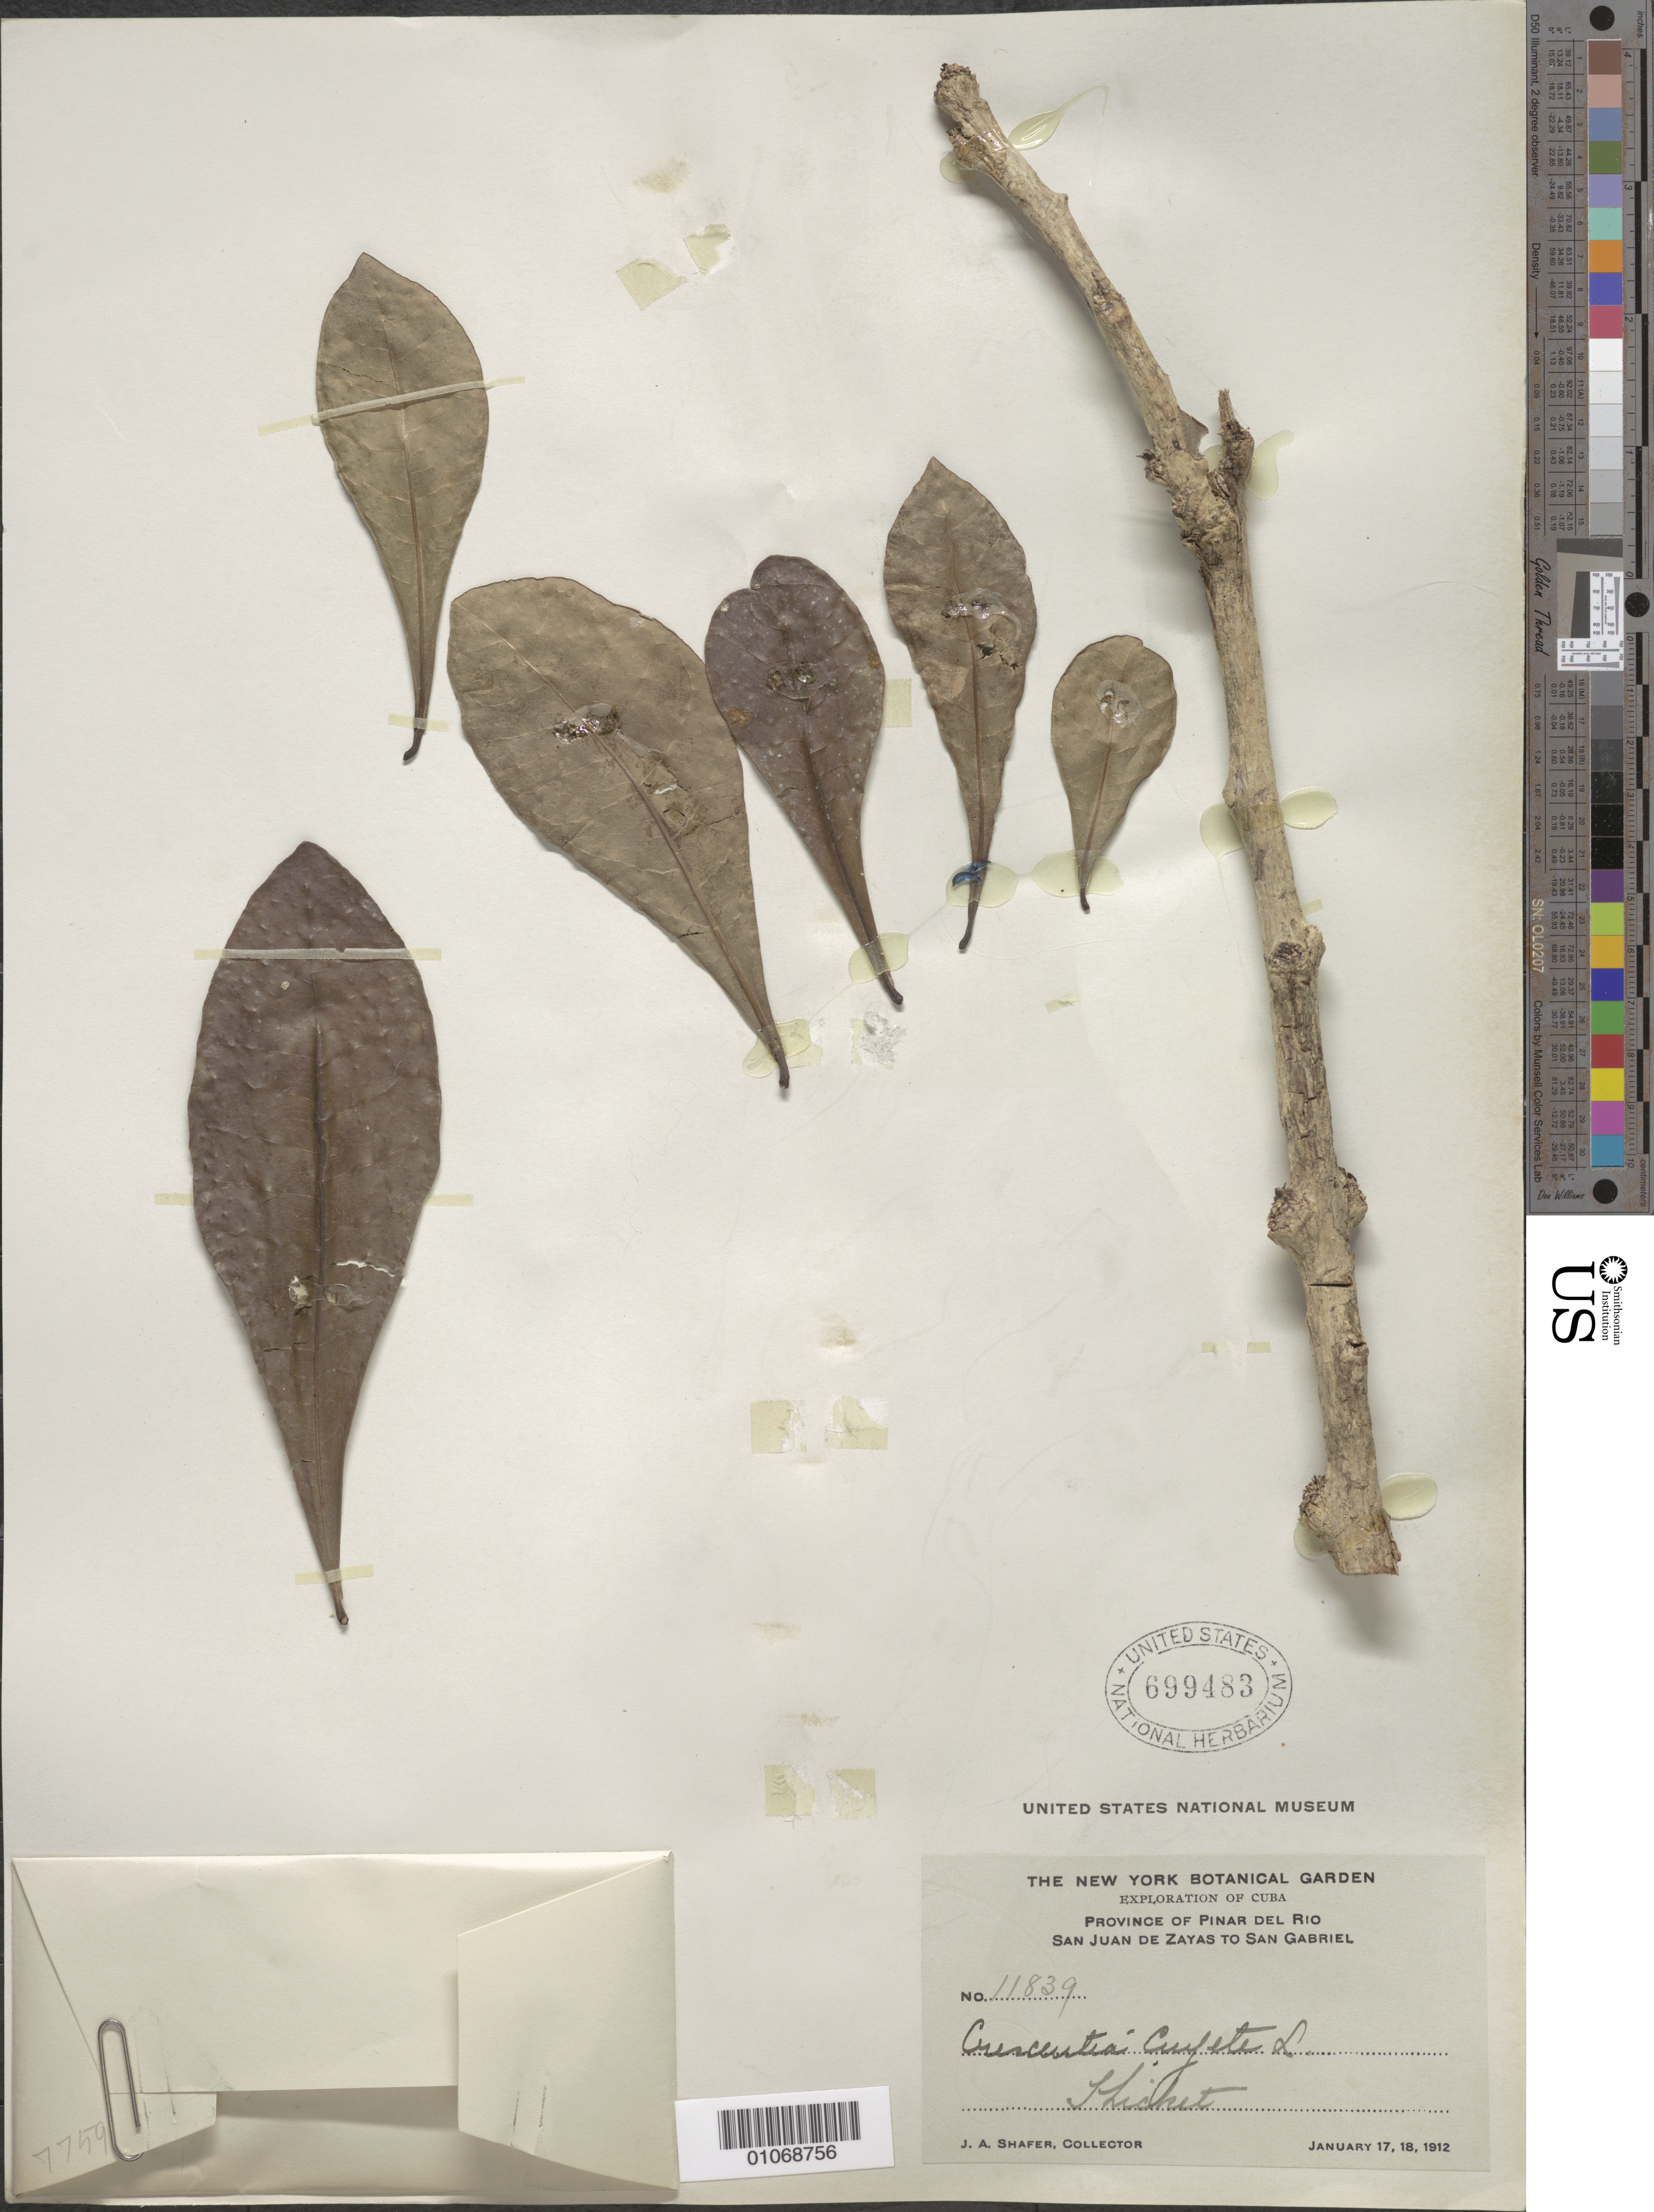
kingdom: Plantae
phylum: Tracheophyta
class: Magnoliopsida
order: Lamiales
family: Bignoniaceae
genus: Crescentia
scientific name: Crescentia cujete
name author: L.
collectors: J. A. Shafer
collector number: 11839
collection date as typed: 17 Jan 1912 to 18 Jan 1912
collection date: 1912-01-17/1912-01-18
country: Cuba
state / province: Pinar del Rio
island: Cuba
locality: San Juan de Zayas to San Gabriel Thicket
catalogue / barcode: US 699483